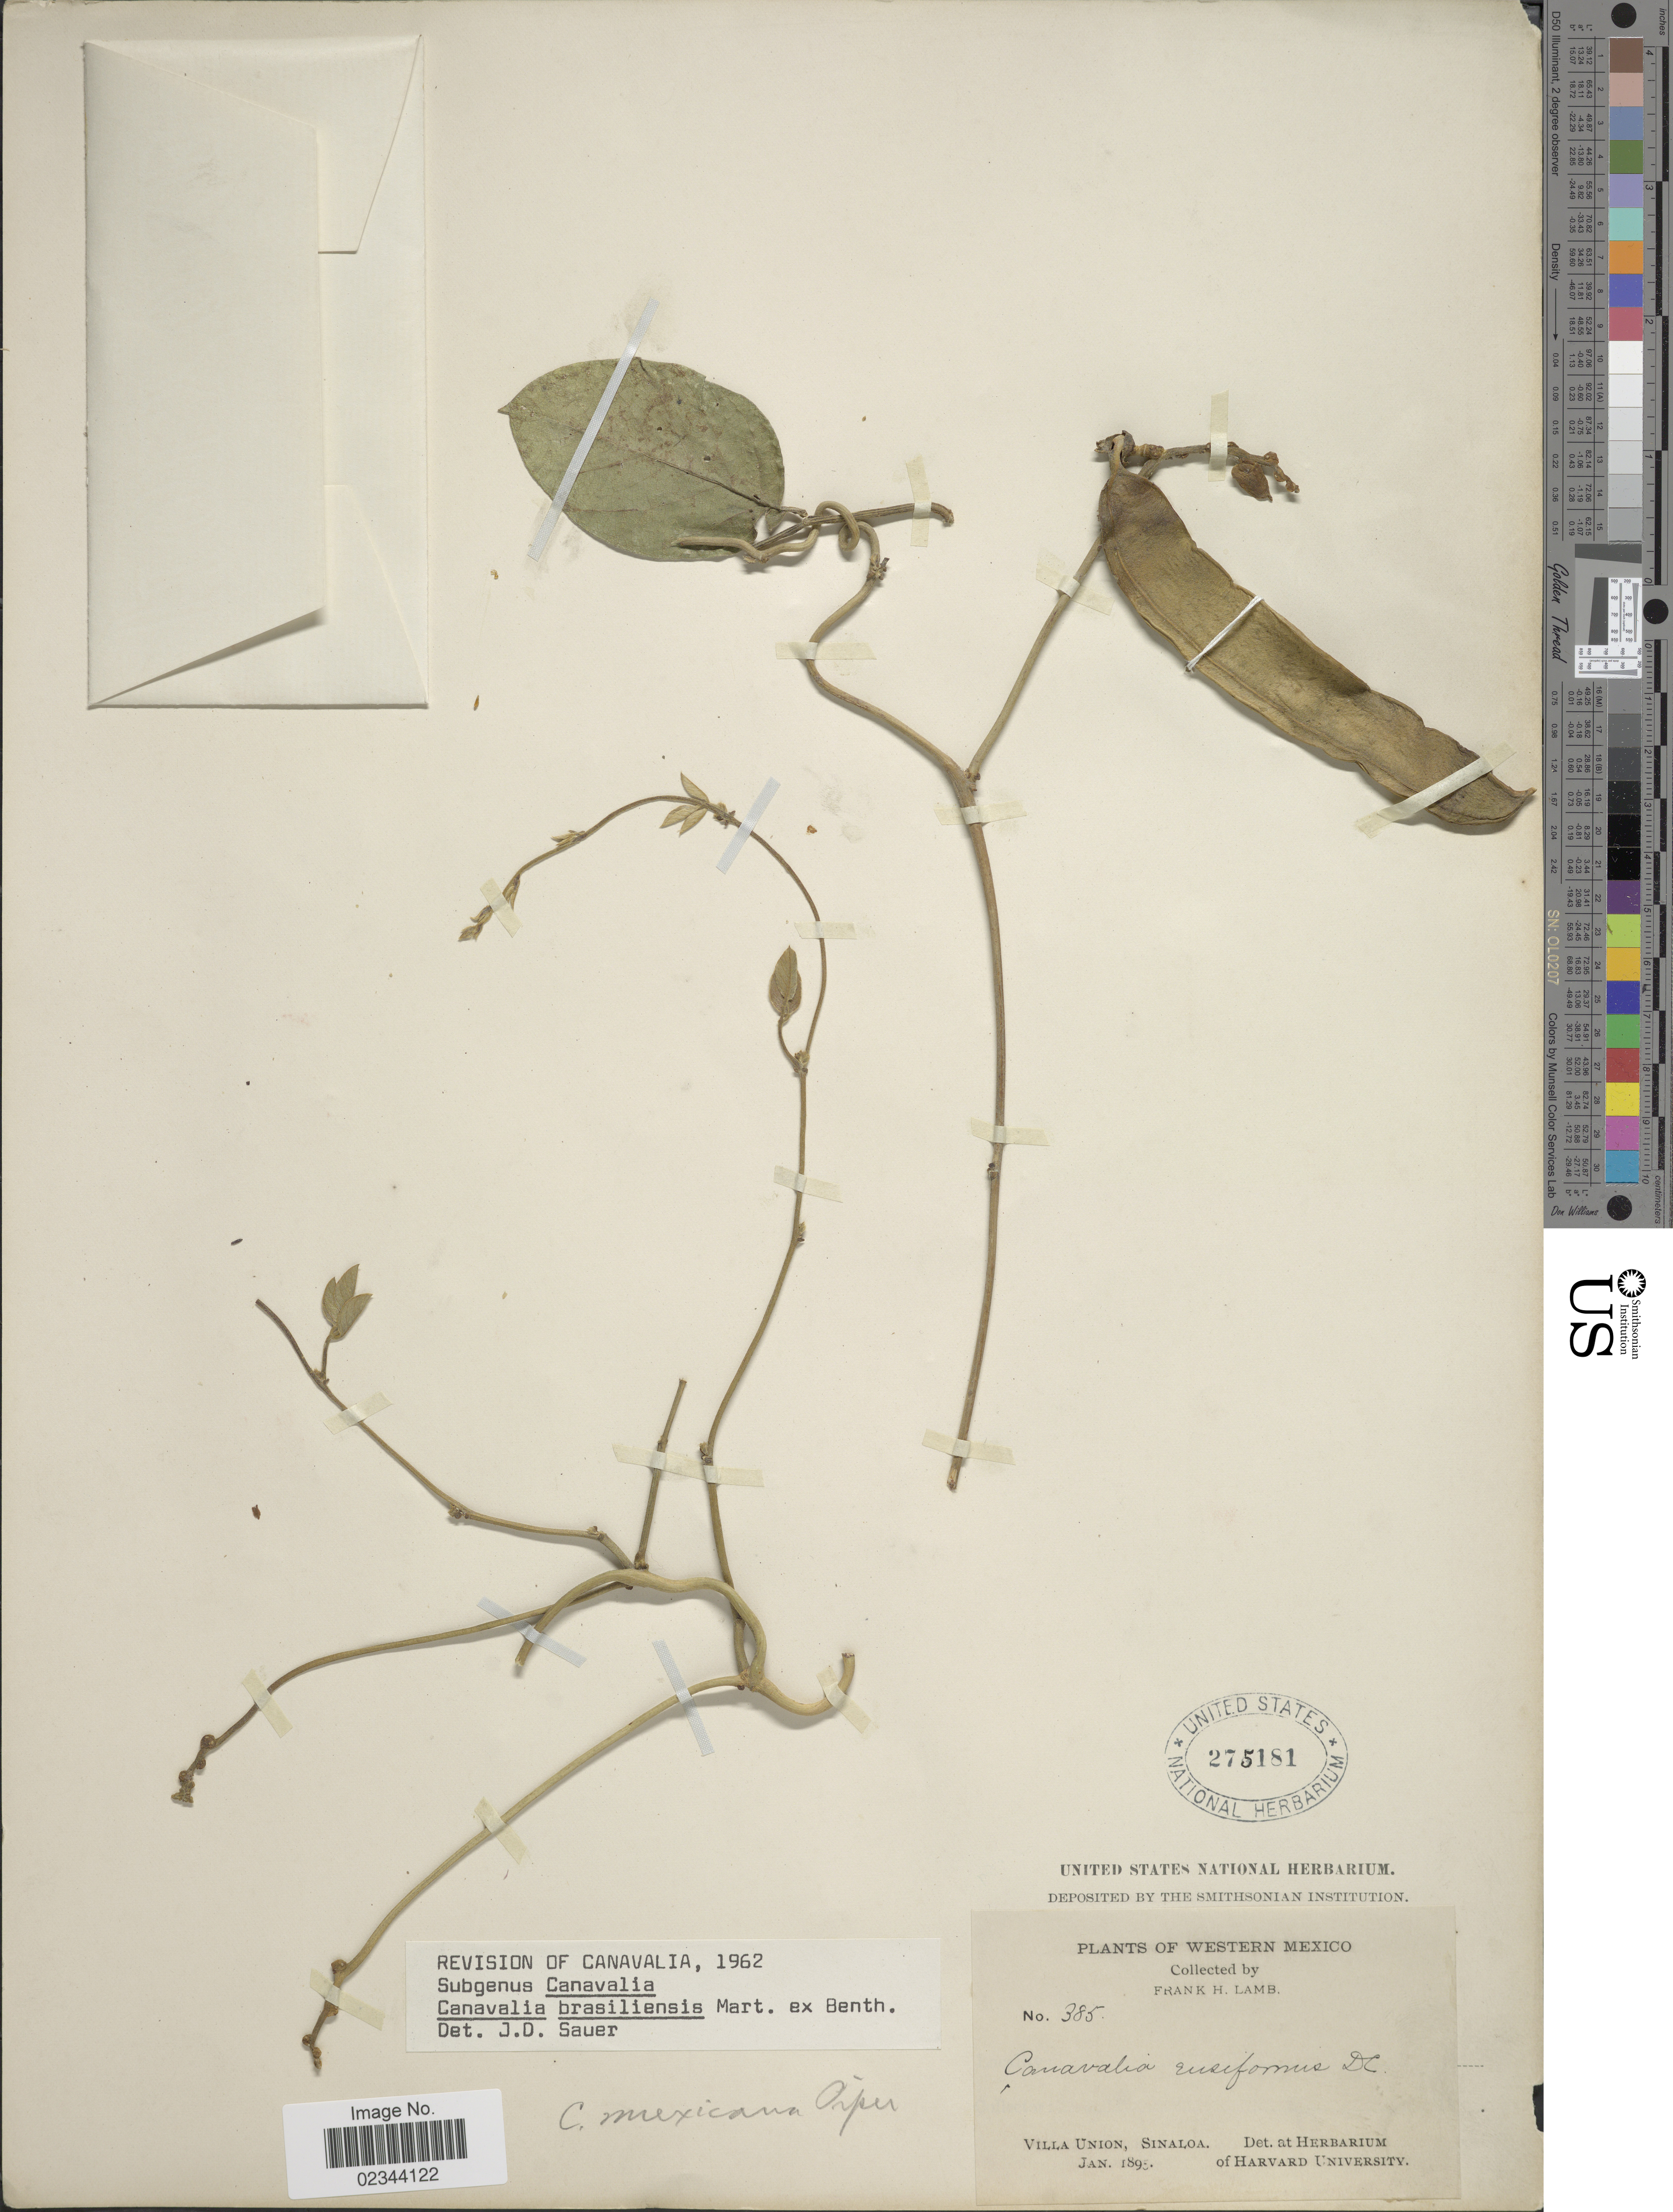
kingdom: Plantae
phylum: Tracheophyta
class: Magnoliopsida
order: Fabales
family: Fabaceae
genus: Canavalia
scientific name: Canavalia brasiliensis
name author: Mart. ex Benth.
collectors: F. H. Lamb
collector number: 385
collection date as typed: Jan 1895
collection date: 1895-01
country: Mexico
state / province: Sinaloa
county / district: Mazatlán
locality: Villa Unión.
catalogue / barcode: US 275181